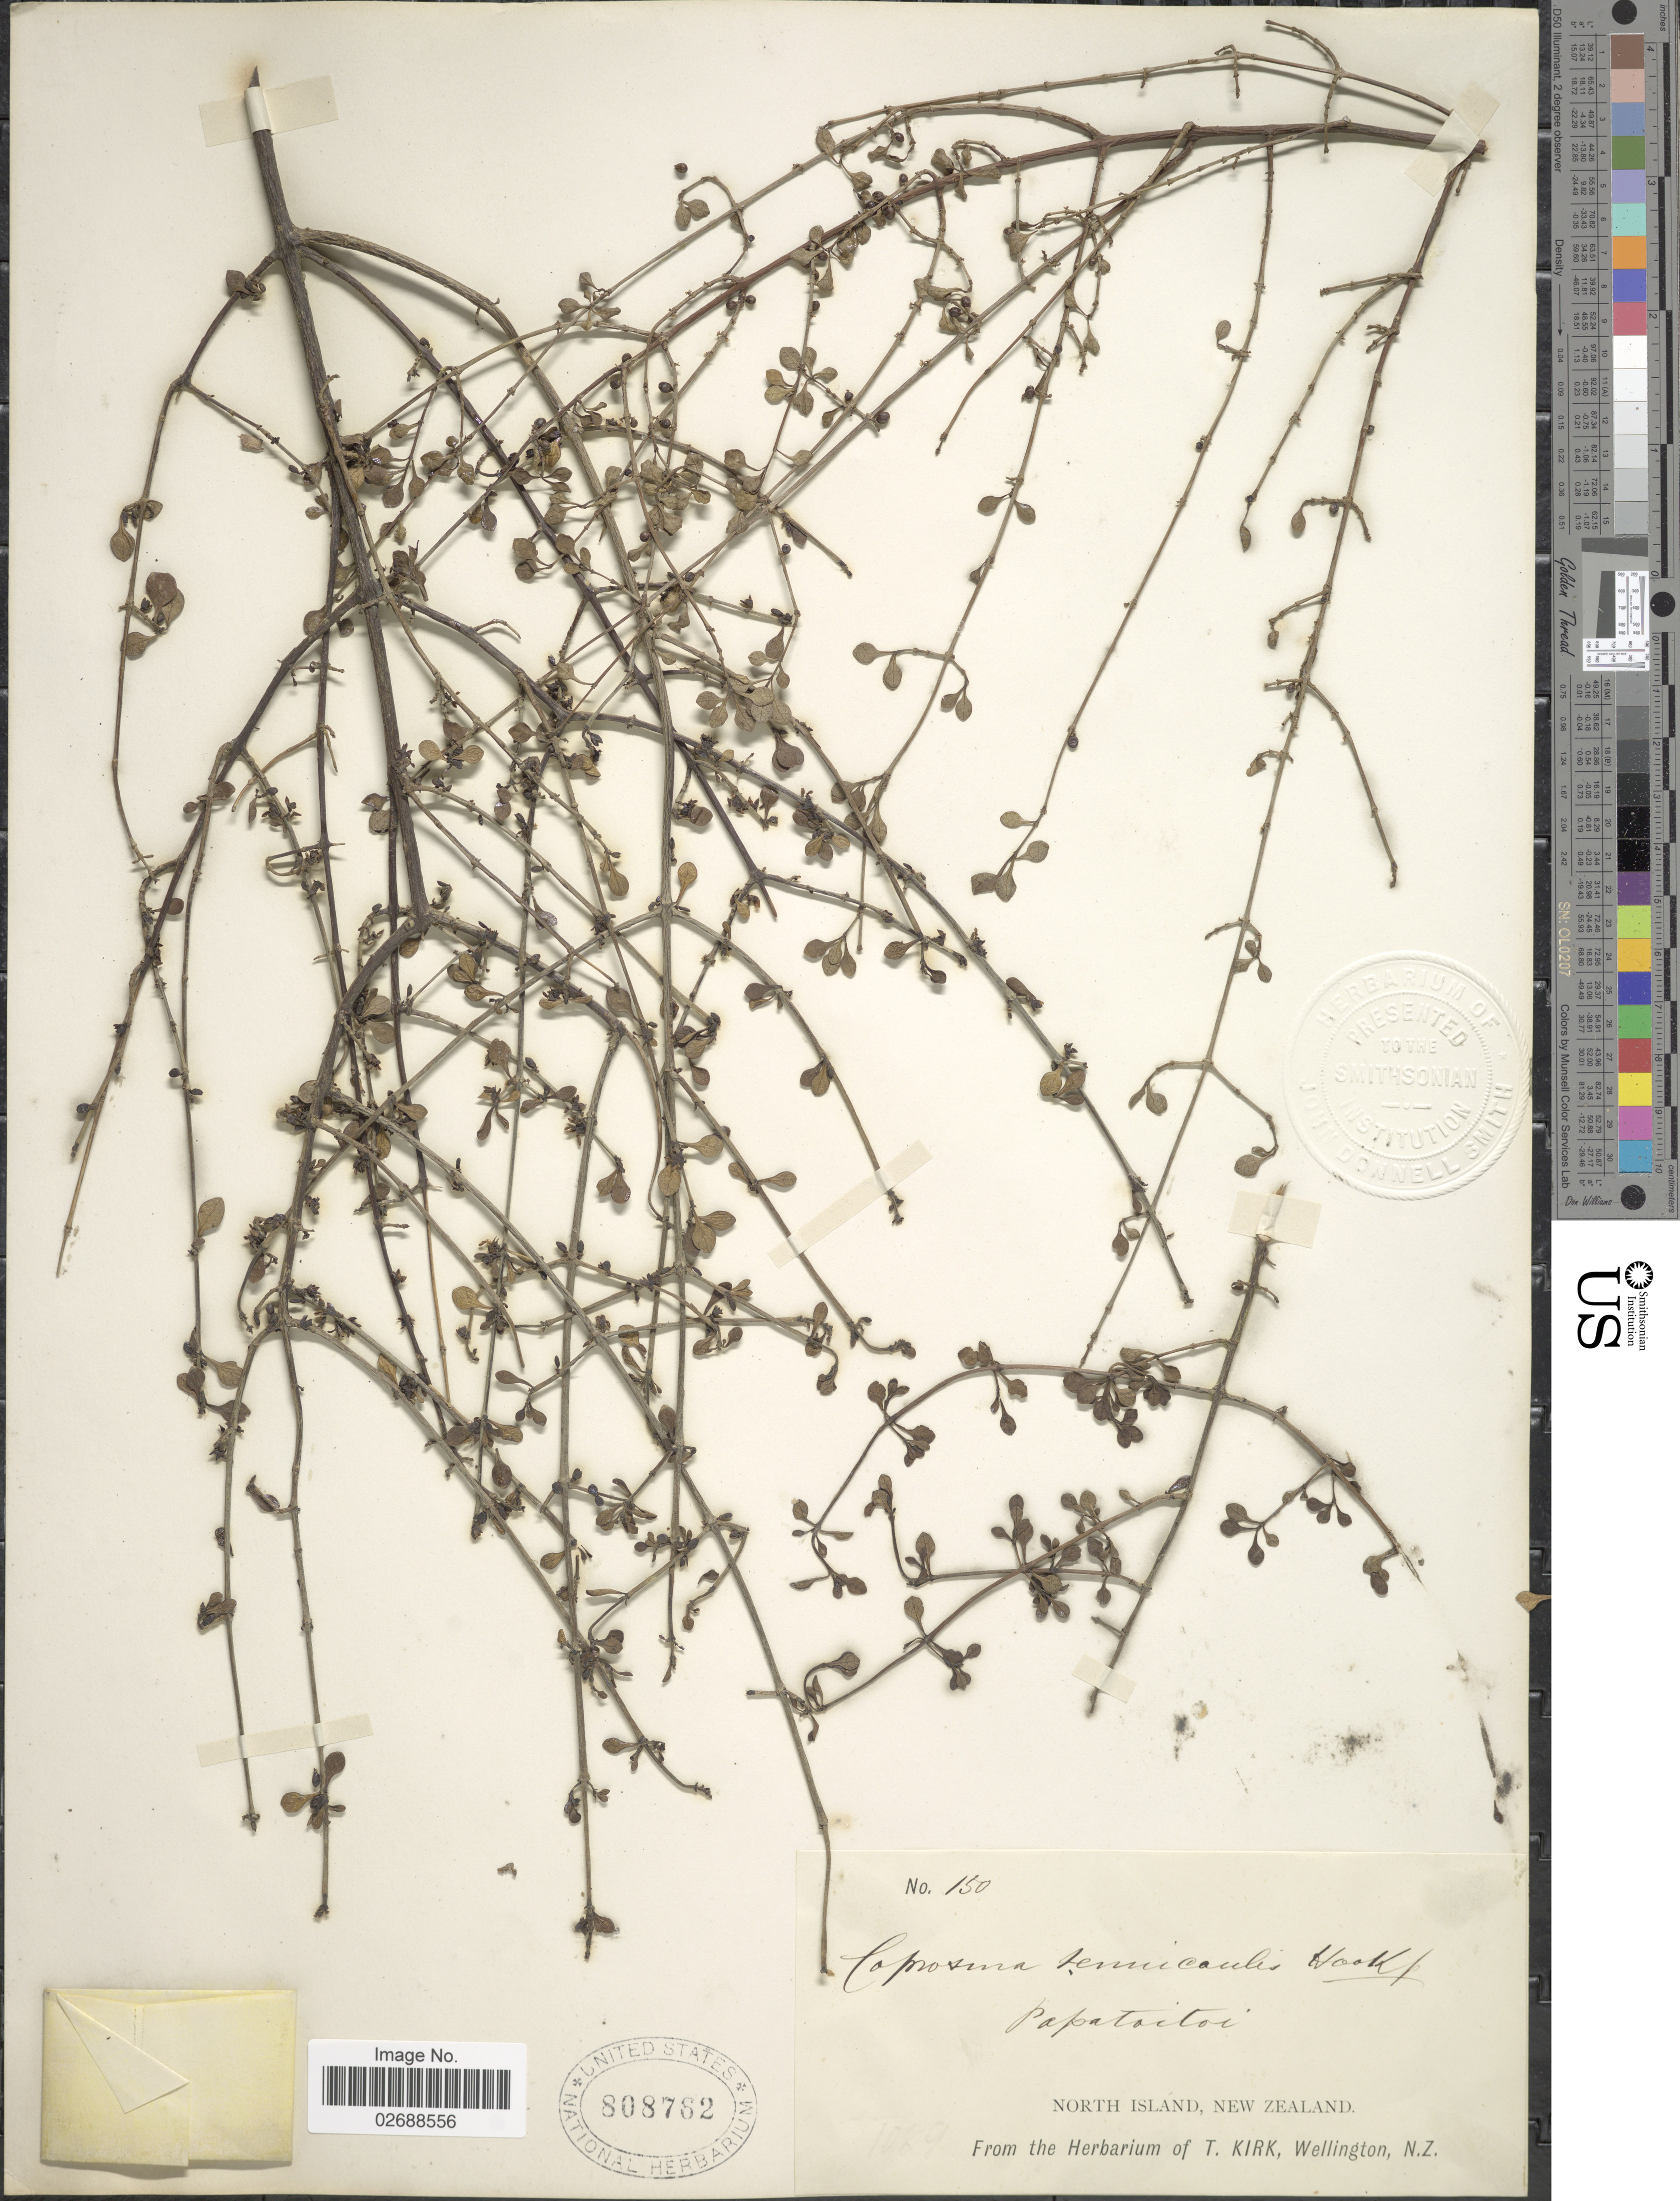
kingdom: Plantae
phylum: Tracheophyta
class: Magnoliopsida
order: Gentianales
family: Rubiaceae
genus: Coprosma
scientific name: Coprosma tenuicaulis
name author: Hook. f.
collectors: ex herb. T. Kirk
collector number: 150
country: New Zealand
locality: Papatoitoi [Papatoetoe], North Island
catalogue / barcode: US 808782